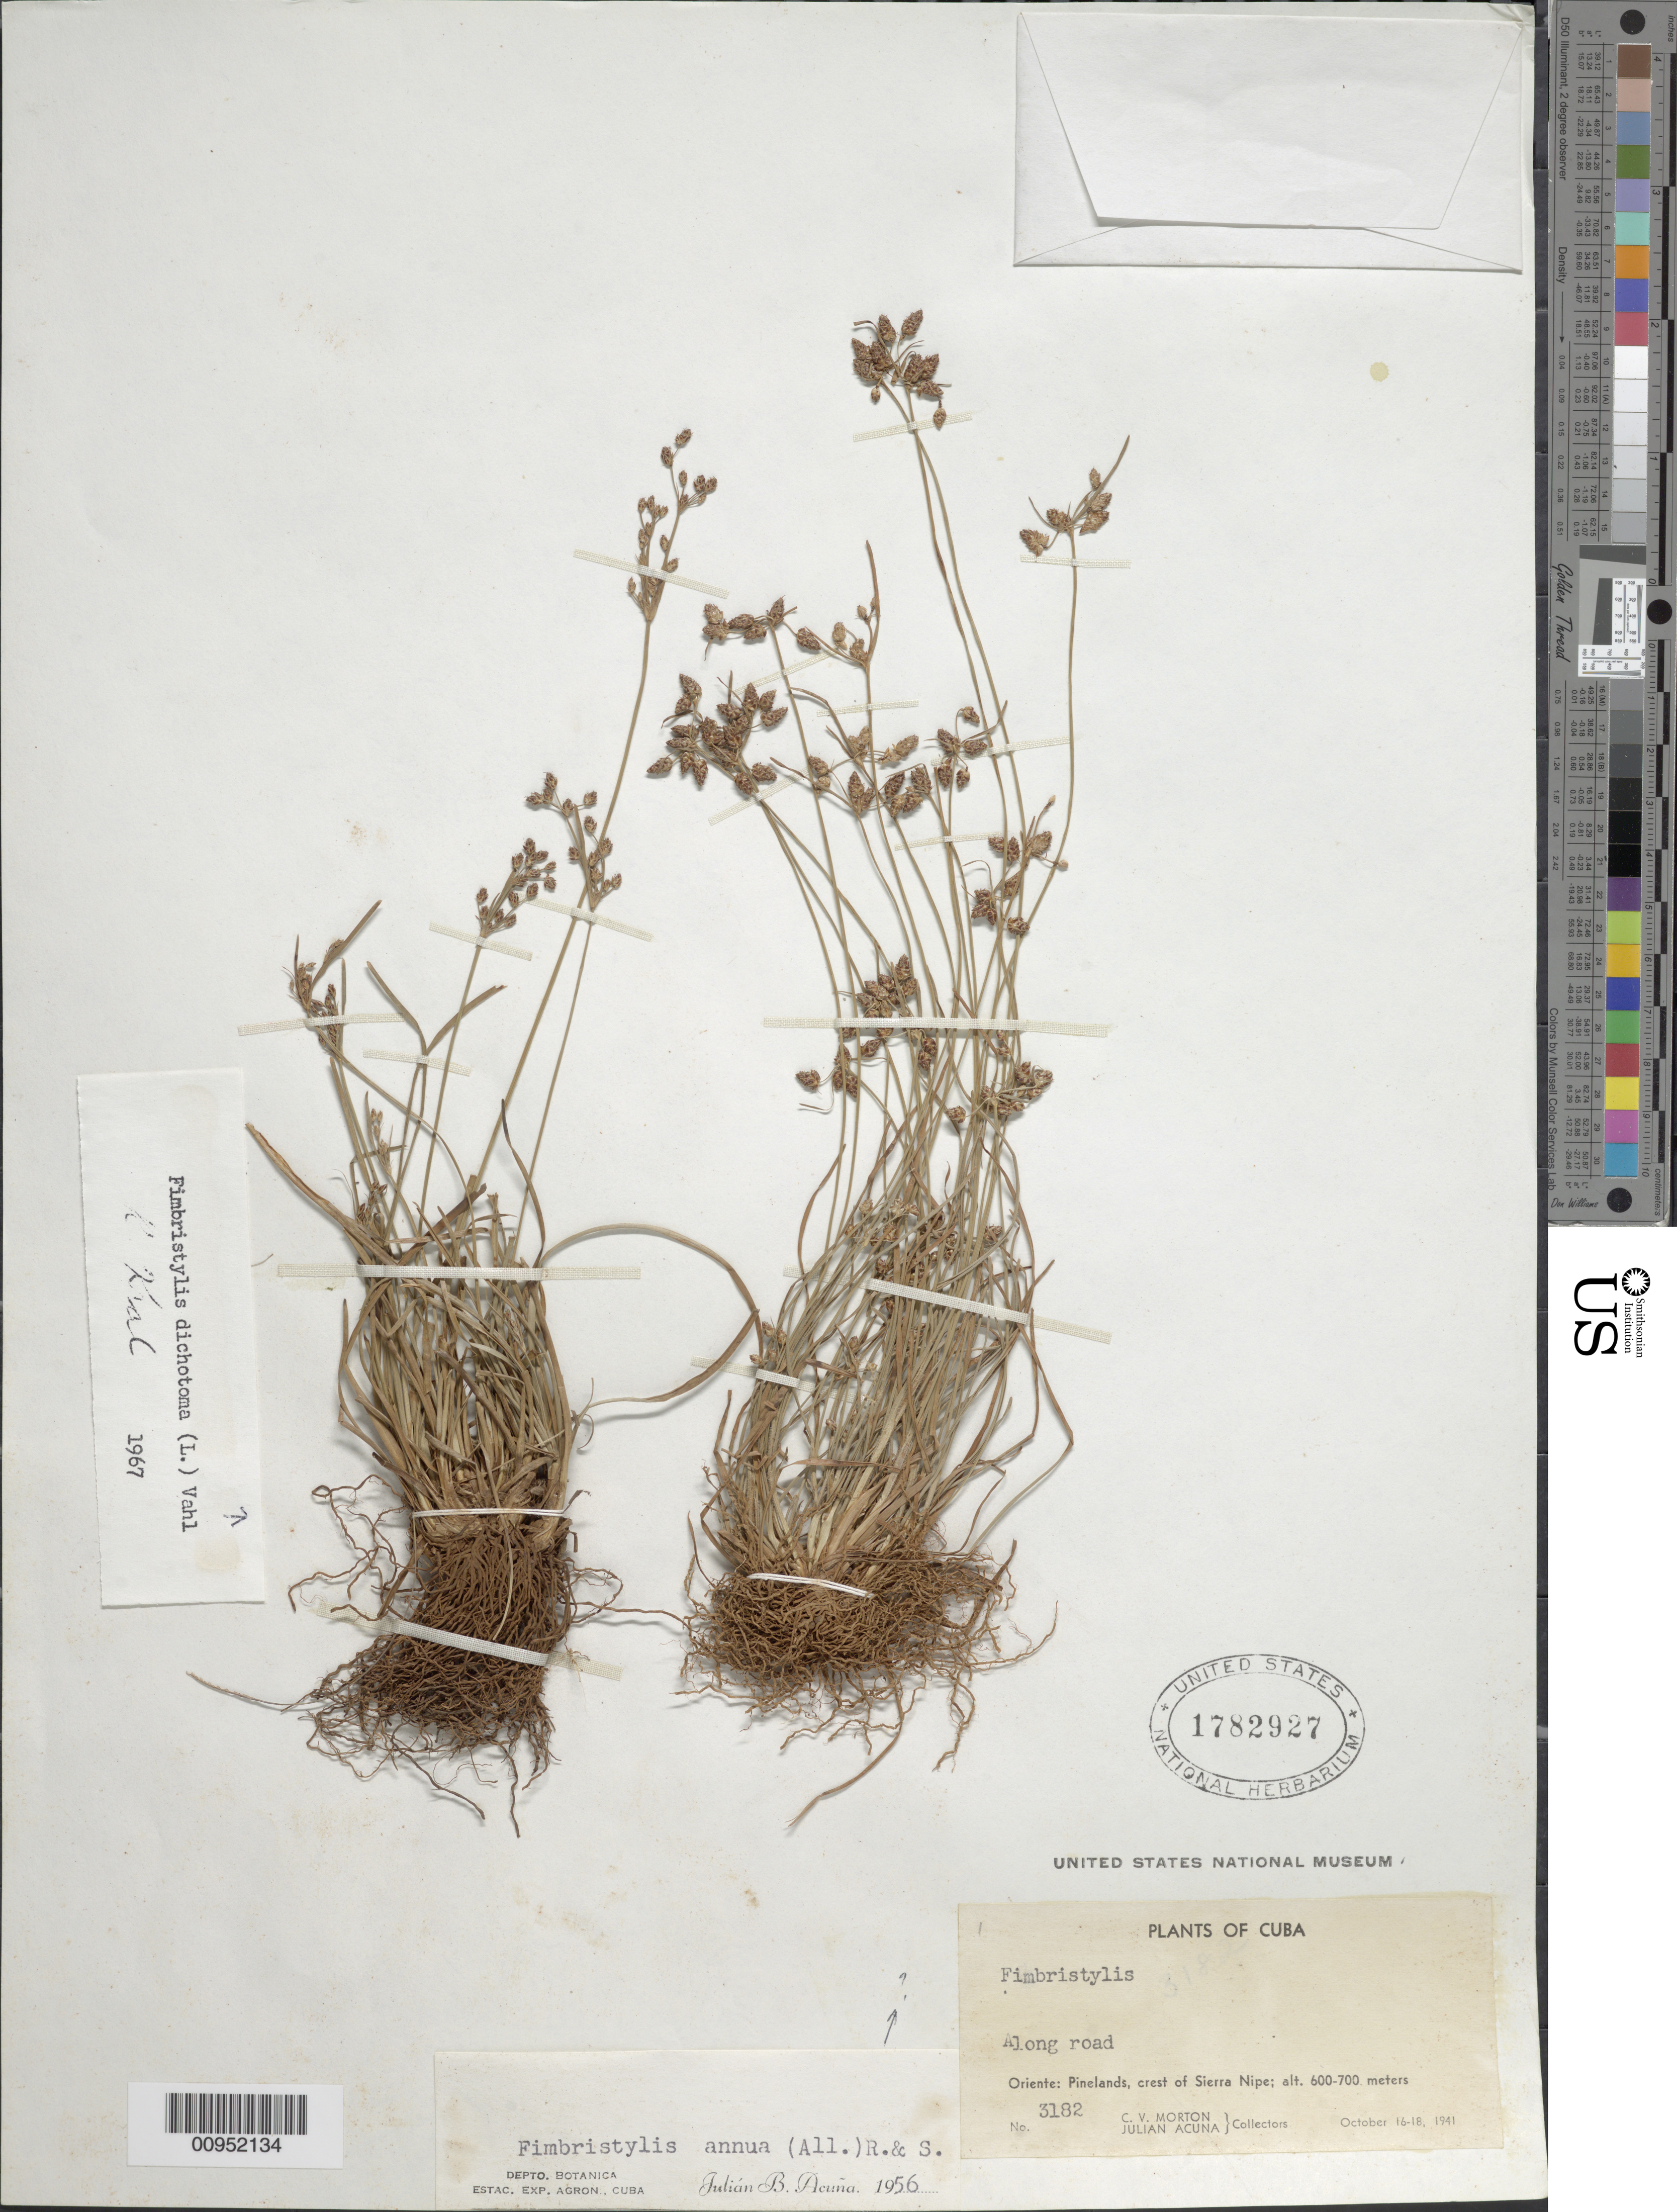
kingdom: Plantae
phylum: Tracheophyta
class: Liliopsida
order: Poales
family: Cyperaceae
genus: Fimbristylis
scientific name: Fimbristylis dichotoma subsp. dichotoma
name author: (L.) Vahl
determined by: Kral, Robert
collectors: C. V. Morton & J. Acuña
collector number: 3182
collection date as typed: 16 Oct 1941 to 18 Oct 1941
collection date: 1941-10-16/1941-10-18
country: Cuba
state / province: Holguín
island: Cuba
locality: Pinelands, Sierra de Nipe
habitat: Along road in pinelands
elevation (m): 600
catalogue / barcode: US 1782927